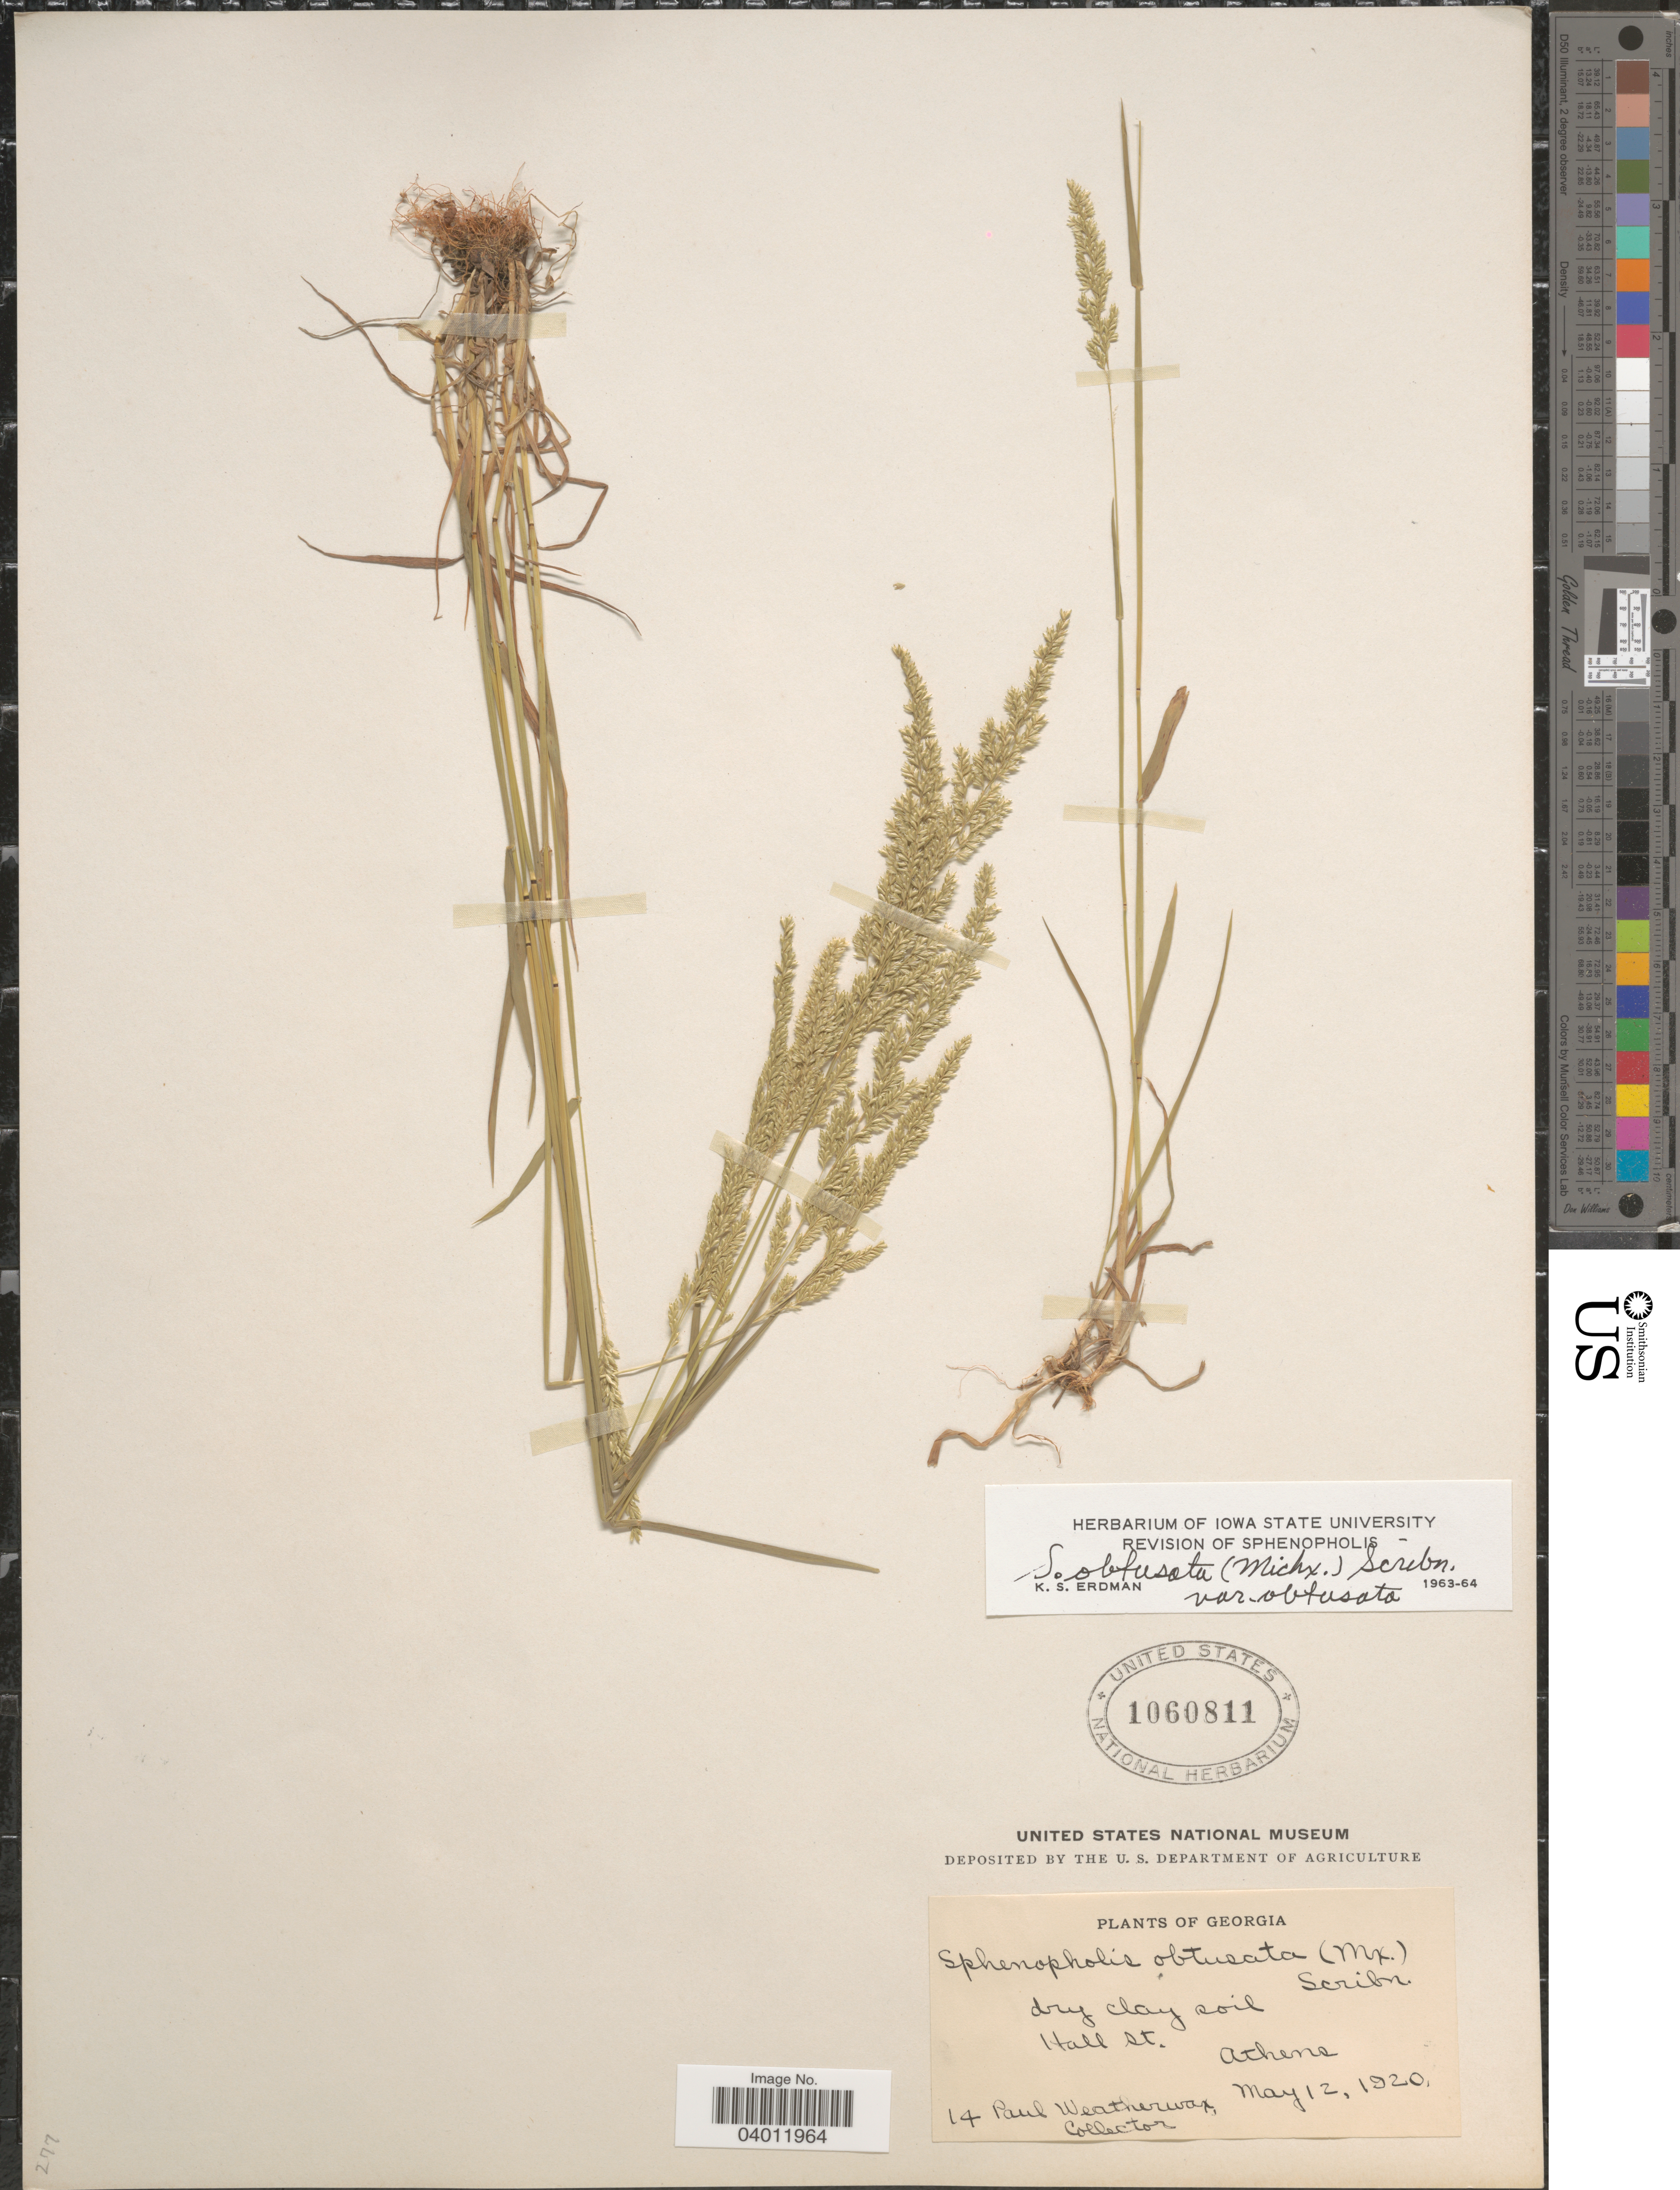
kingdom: Plantae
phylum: Tracheophyta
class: Liliopsida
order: Poales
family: Poaceae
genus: Sphenopholis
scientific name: Sphenopholis obtusata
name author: (Michx.) Scribn.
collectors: P. Weatherwax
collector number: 14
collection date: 1920-05-12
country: United States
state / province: Georgia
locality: Hall St. Athens.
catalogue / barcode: US 1060811